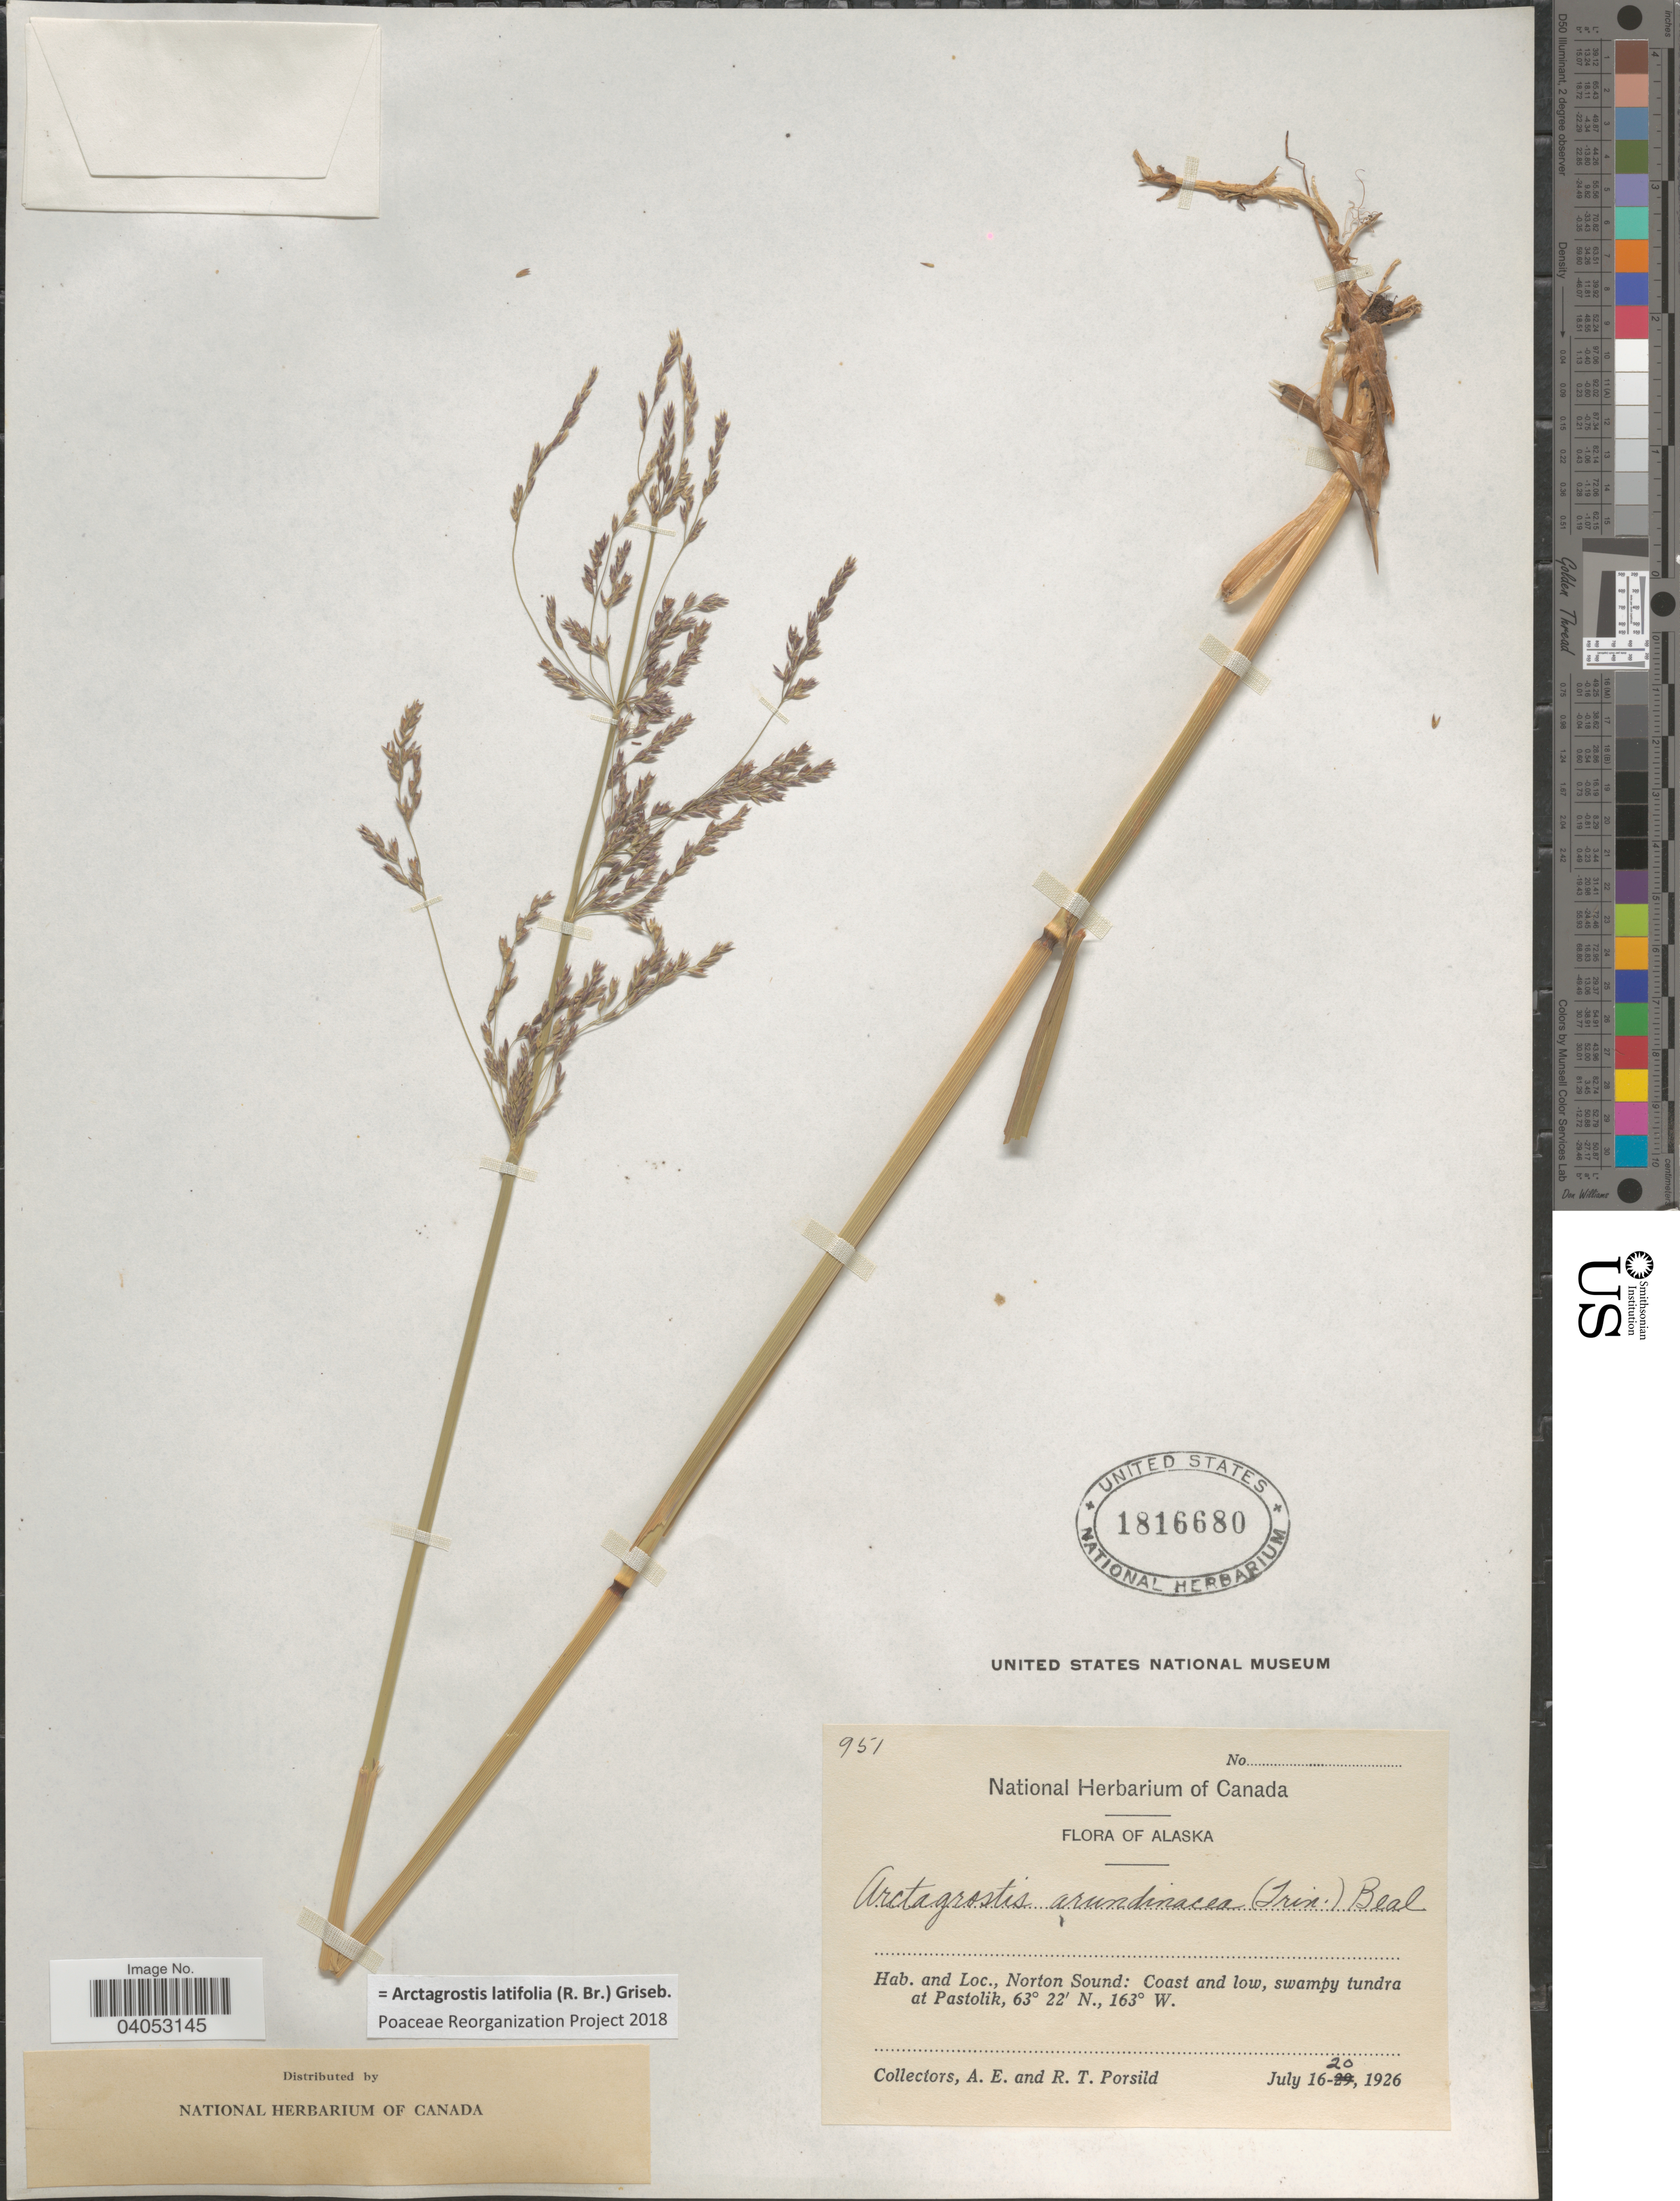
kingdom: Plantae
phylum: Tracheophyta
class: Liliopsida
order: Poales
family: Poaceae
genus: Arctagrostis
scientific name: Arctagrostis latifolia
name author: (R. Br.) Griseb.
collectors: A. E. Porsild & R. T. Porsild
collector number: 951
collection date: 1926-07-16/1926-07-20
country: United States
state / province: Alaska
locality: Norton Sound: Coast and low, swampy tundra at Pastolik.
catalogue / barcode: US 1816680